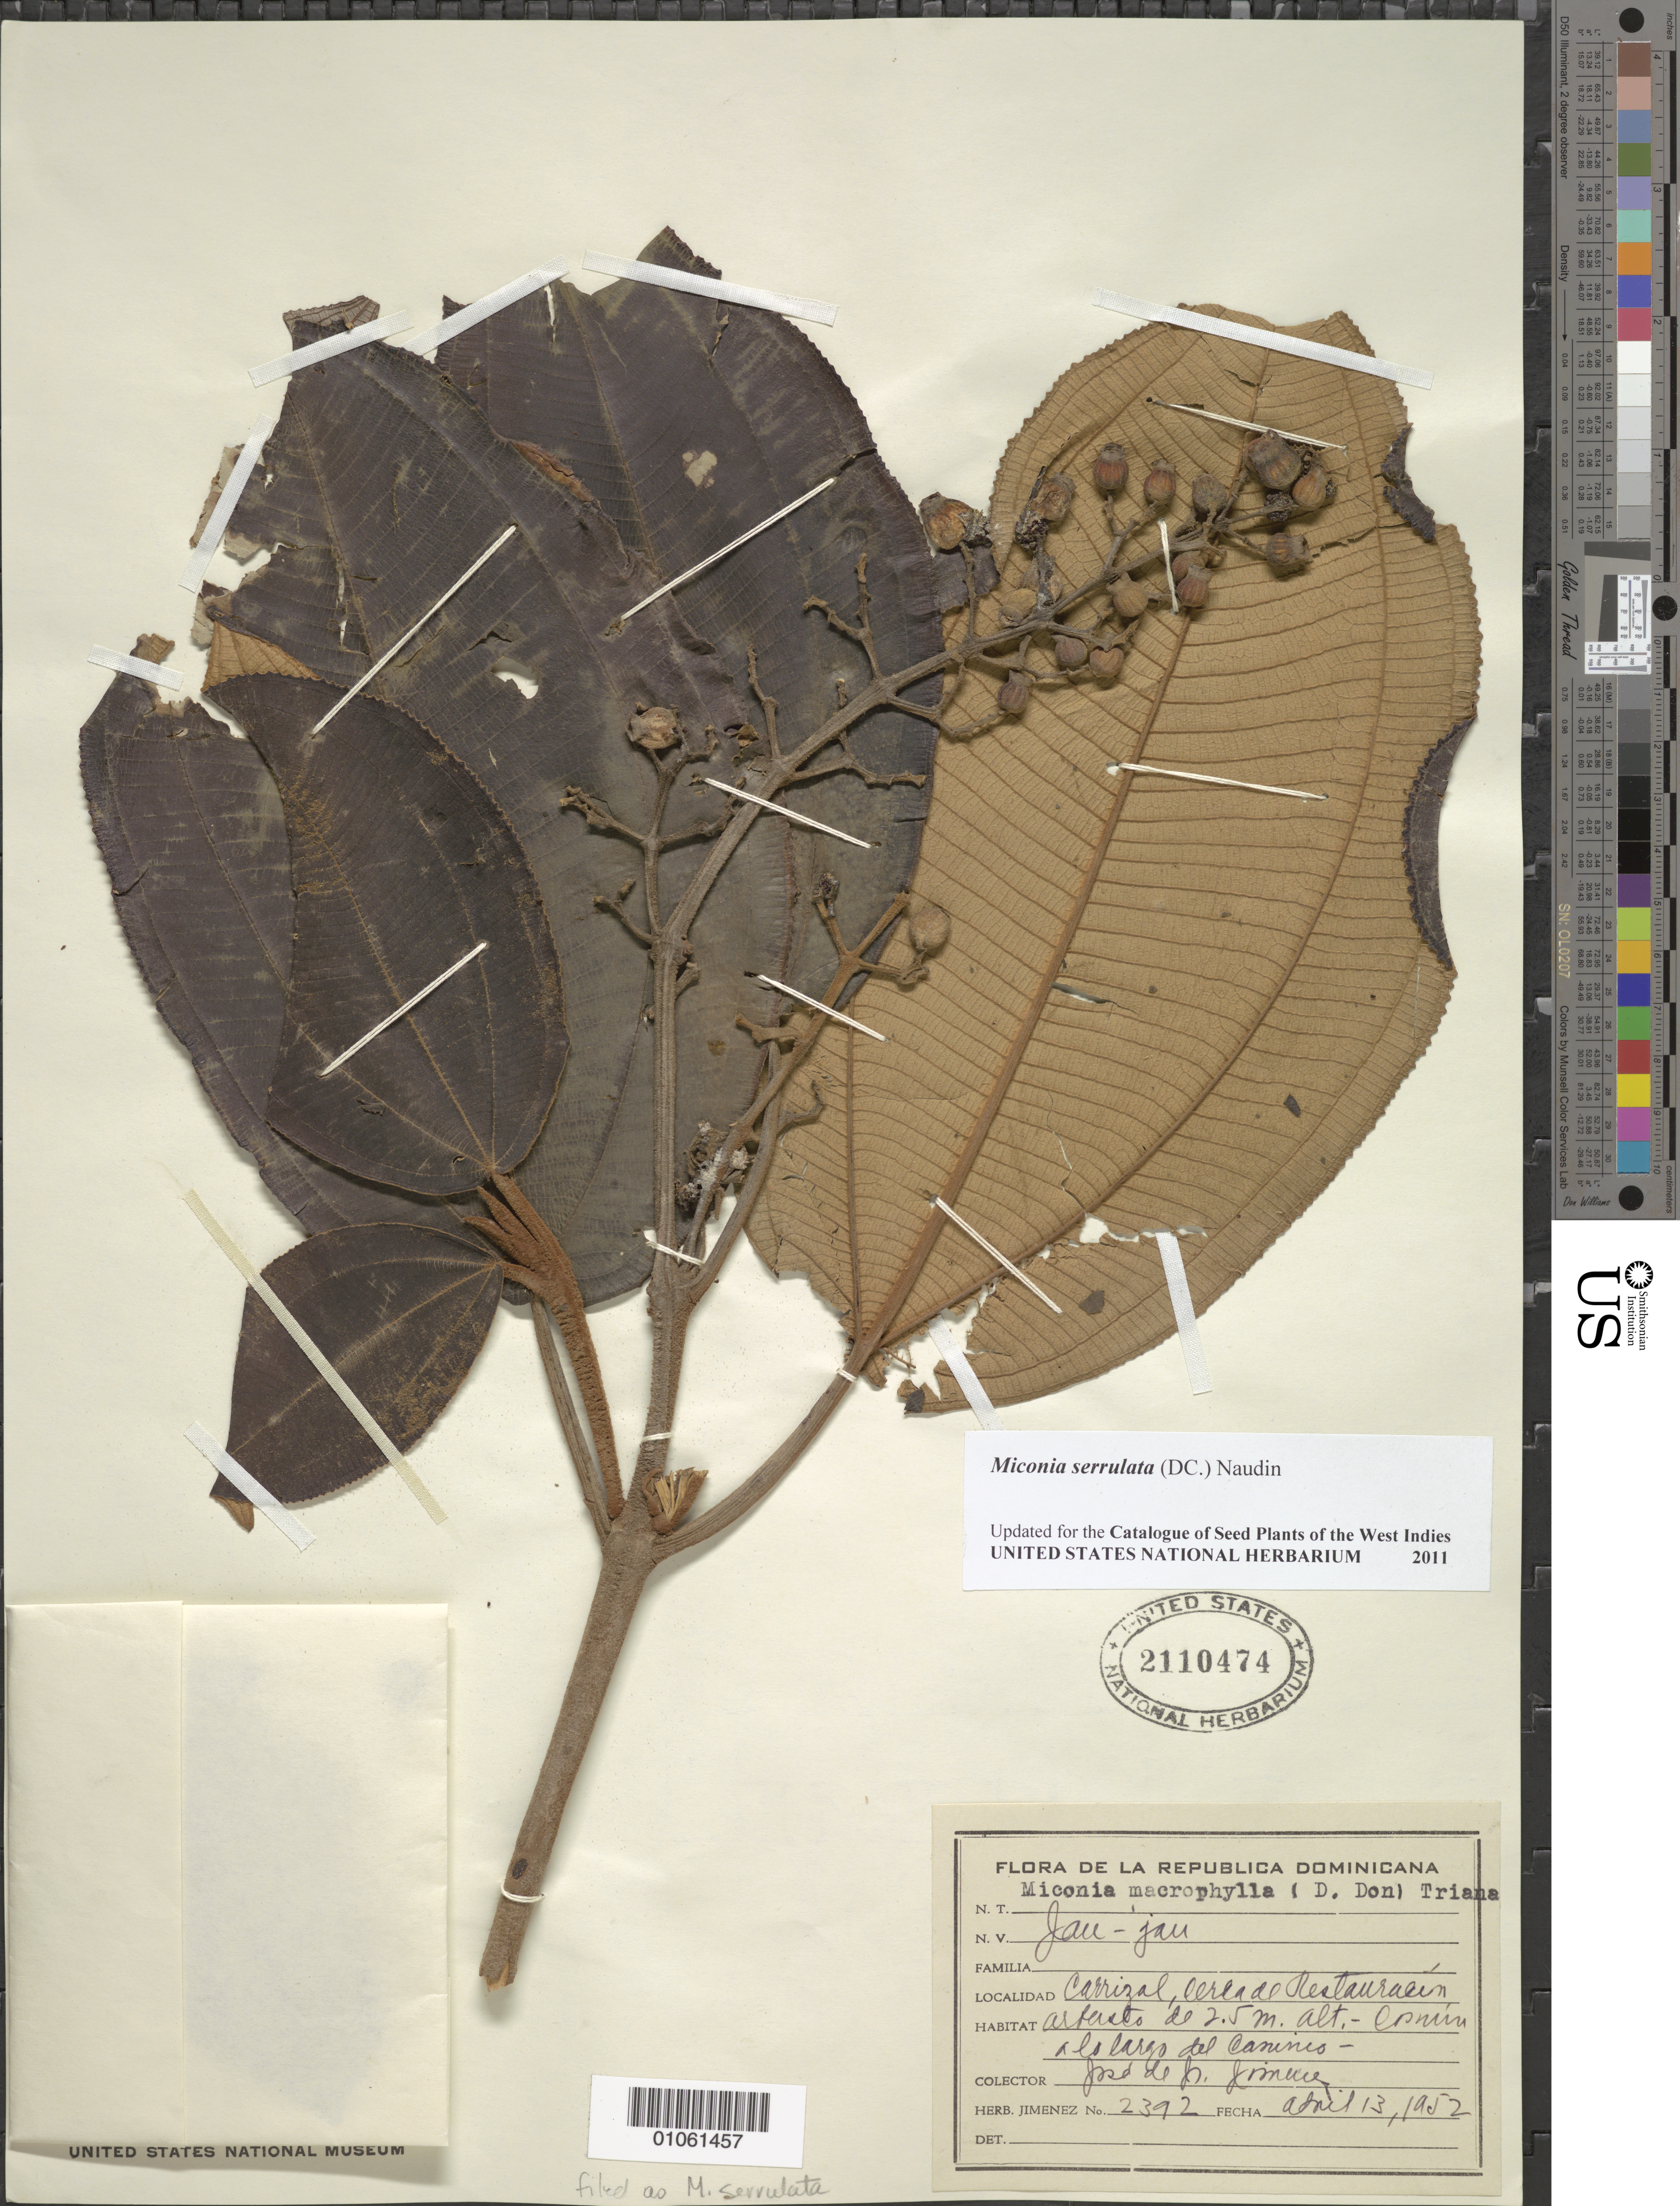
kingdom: Plantae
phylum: Tracheophyta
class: Magnoliopsida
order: Myrtales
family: Melastomataceae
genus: Miconia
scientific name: Miconia serrulata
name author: (DC.) Naudin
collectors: J. J. Jiménez Almonte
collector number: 2392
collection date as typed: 13 Apr 1952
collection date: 1952-04-13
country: Dominican Republic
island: Hispaniola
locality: Carrizal, cerca de Restauracín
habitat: Común a lo largo del camino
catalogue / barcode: US 2110474